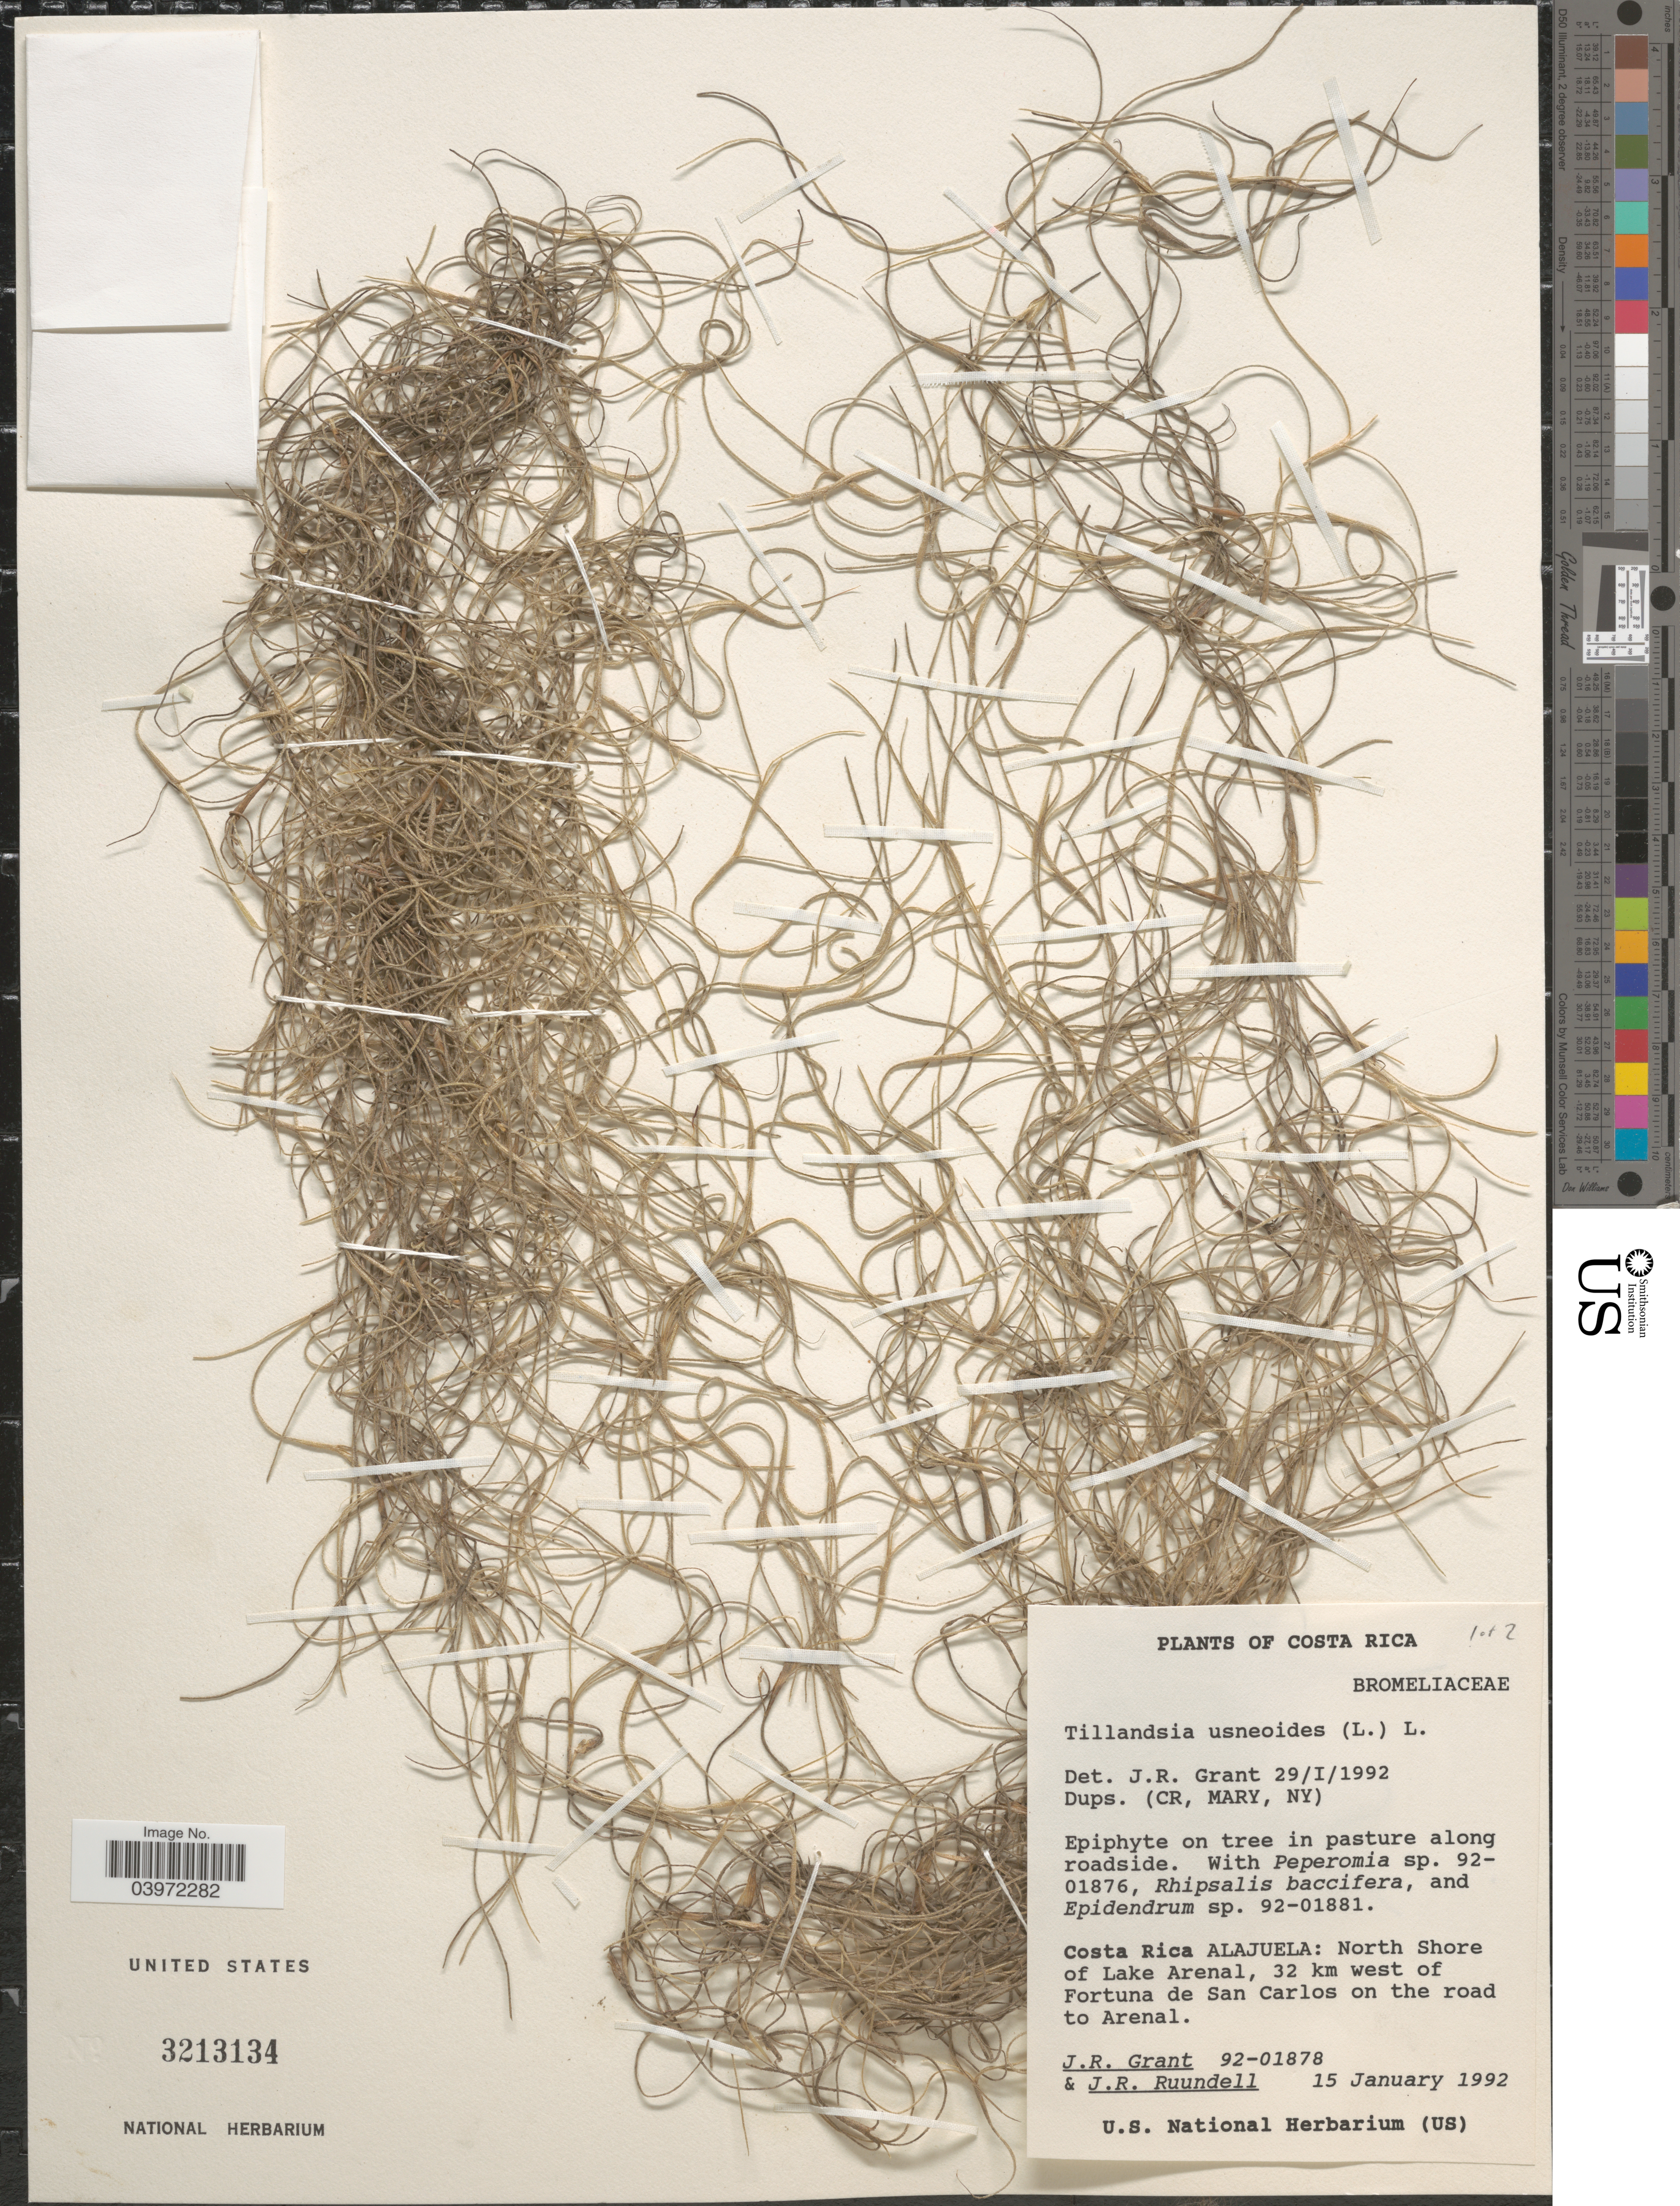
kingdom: Plantae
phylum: Tracheophyta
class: Liliopsida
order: Poales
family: Bromeliaceae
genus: Tillandsia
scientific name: Tillandsia usneoides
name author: (L.) L.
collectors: J. Grant & J. R. Rundell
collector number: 92-01878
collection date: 1992-01-15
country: Costa Rica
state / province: Alajuela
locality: North Shore of Lake Arenal, 32 km west of Fortuna de San Carlos on the road to Arenal.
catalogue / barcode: US 3213134